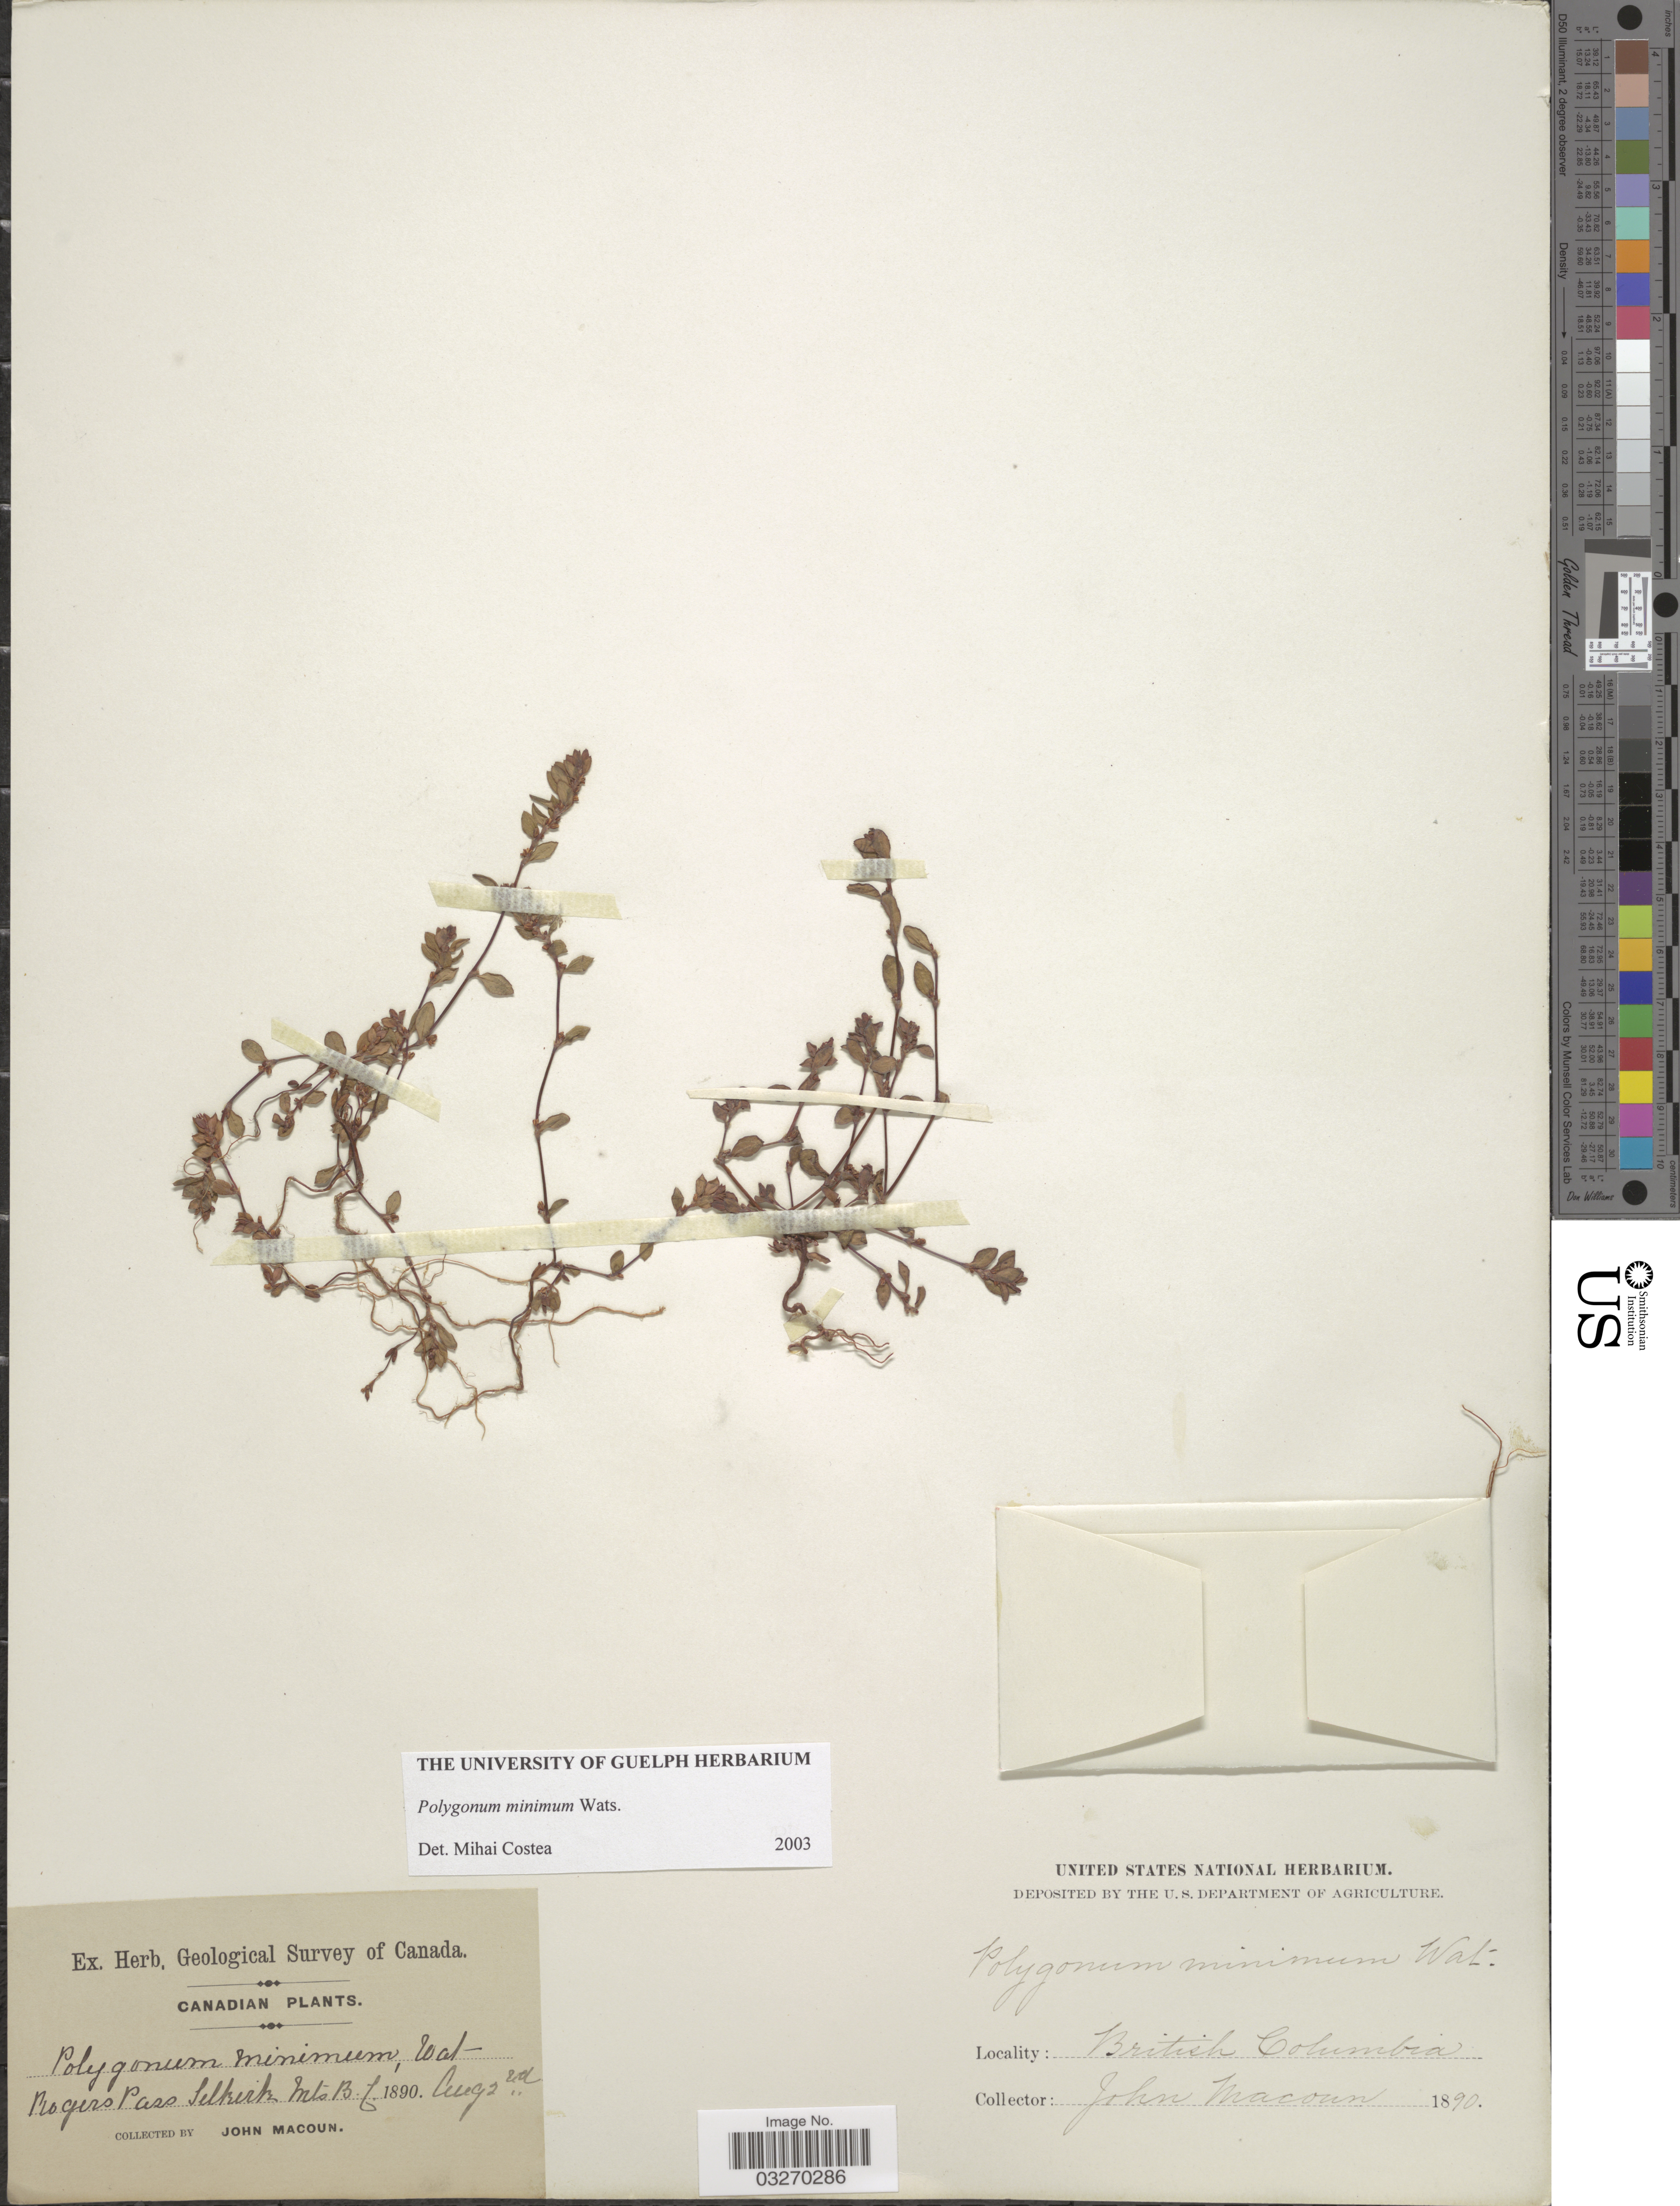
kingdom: Plantae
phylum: Tracheophyta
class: Magnoliopsida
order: Caryophyllales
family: Polygonaceae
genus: Polygonum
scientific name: Polygonum minimum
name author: S. Watson in C. King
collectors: J. Macoun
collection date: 1890-08-02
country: Canada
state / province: British Columbia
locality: Rogers Pass Selkirk, Mts B.C.